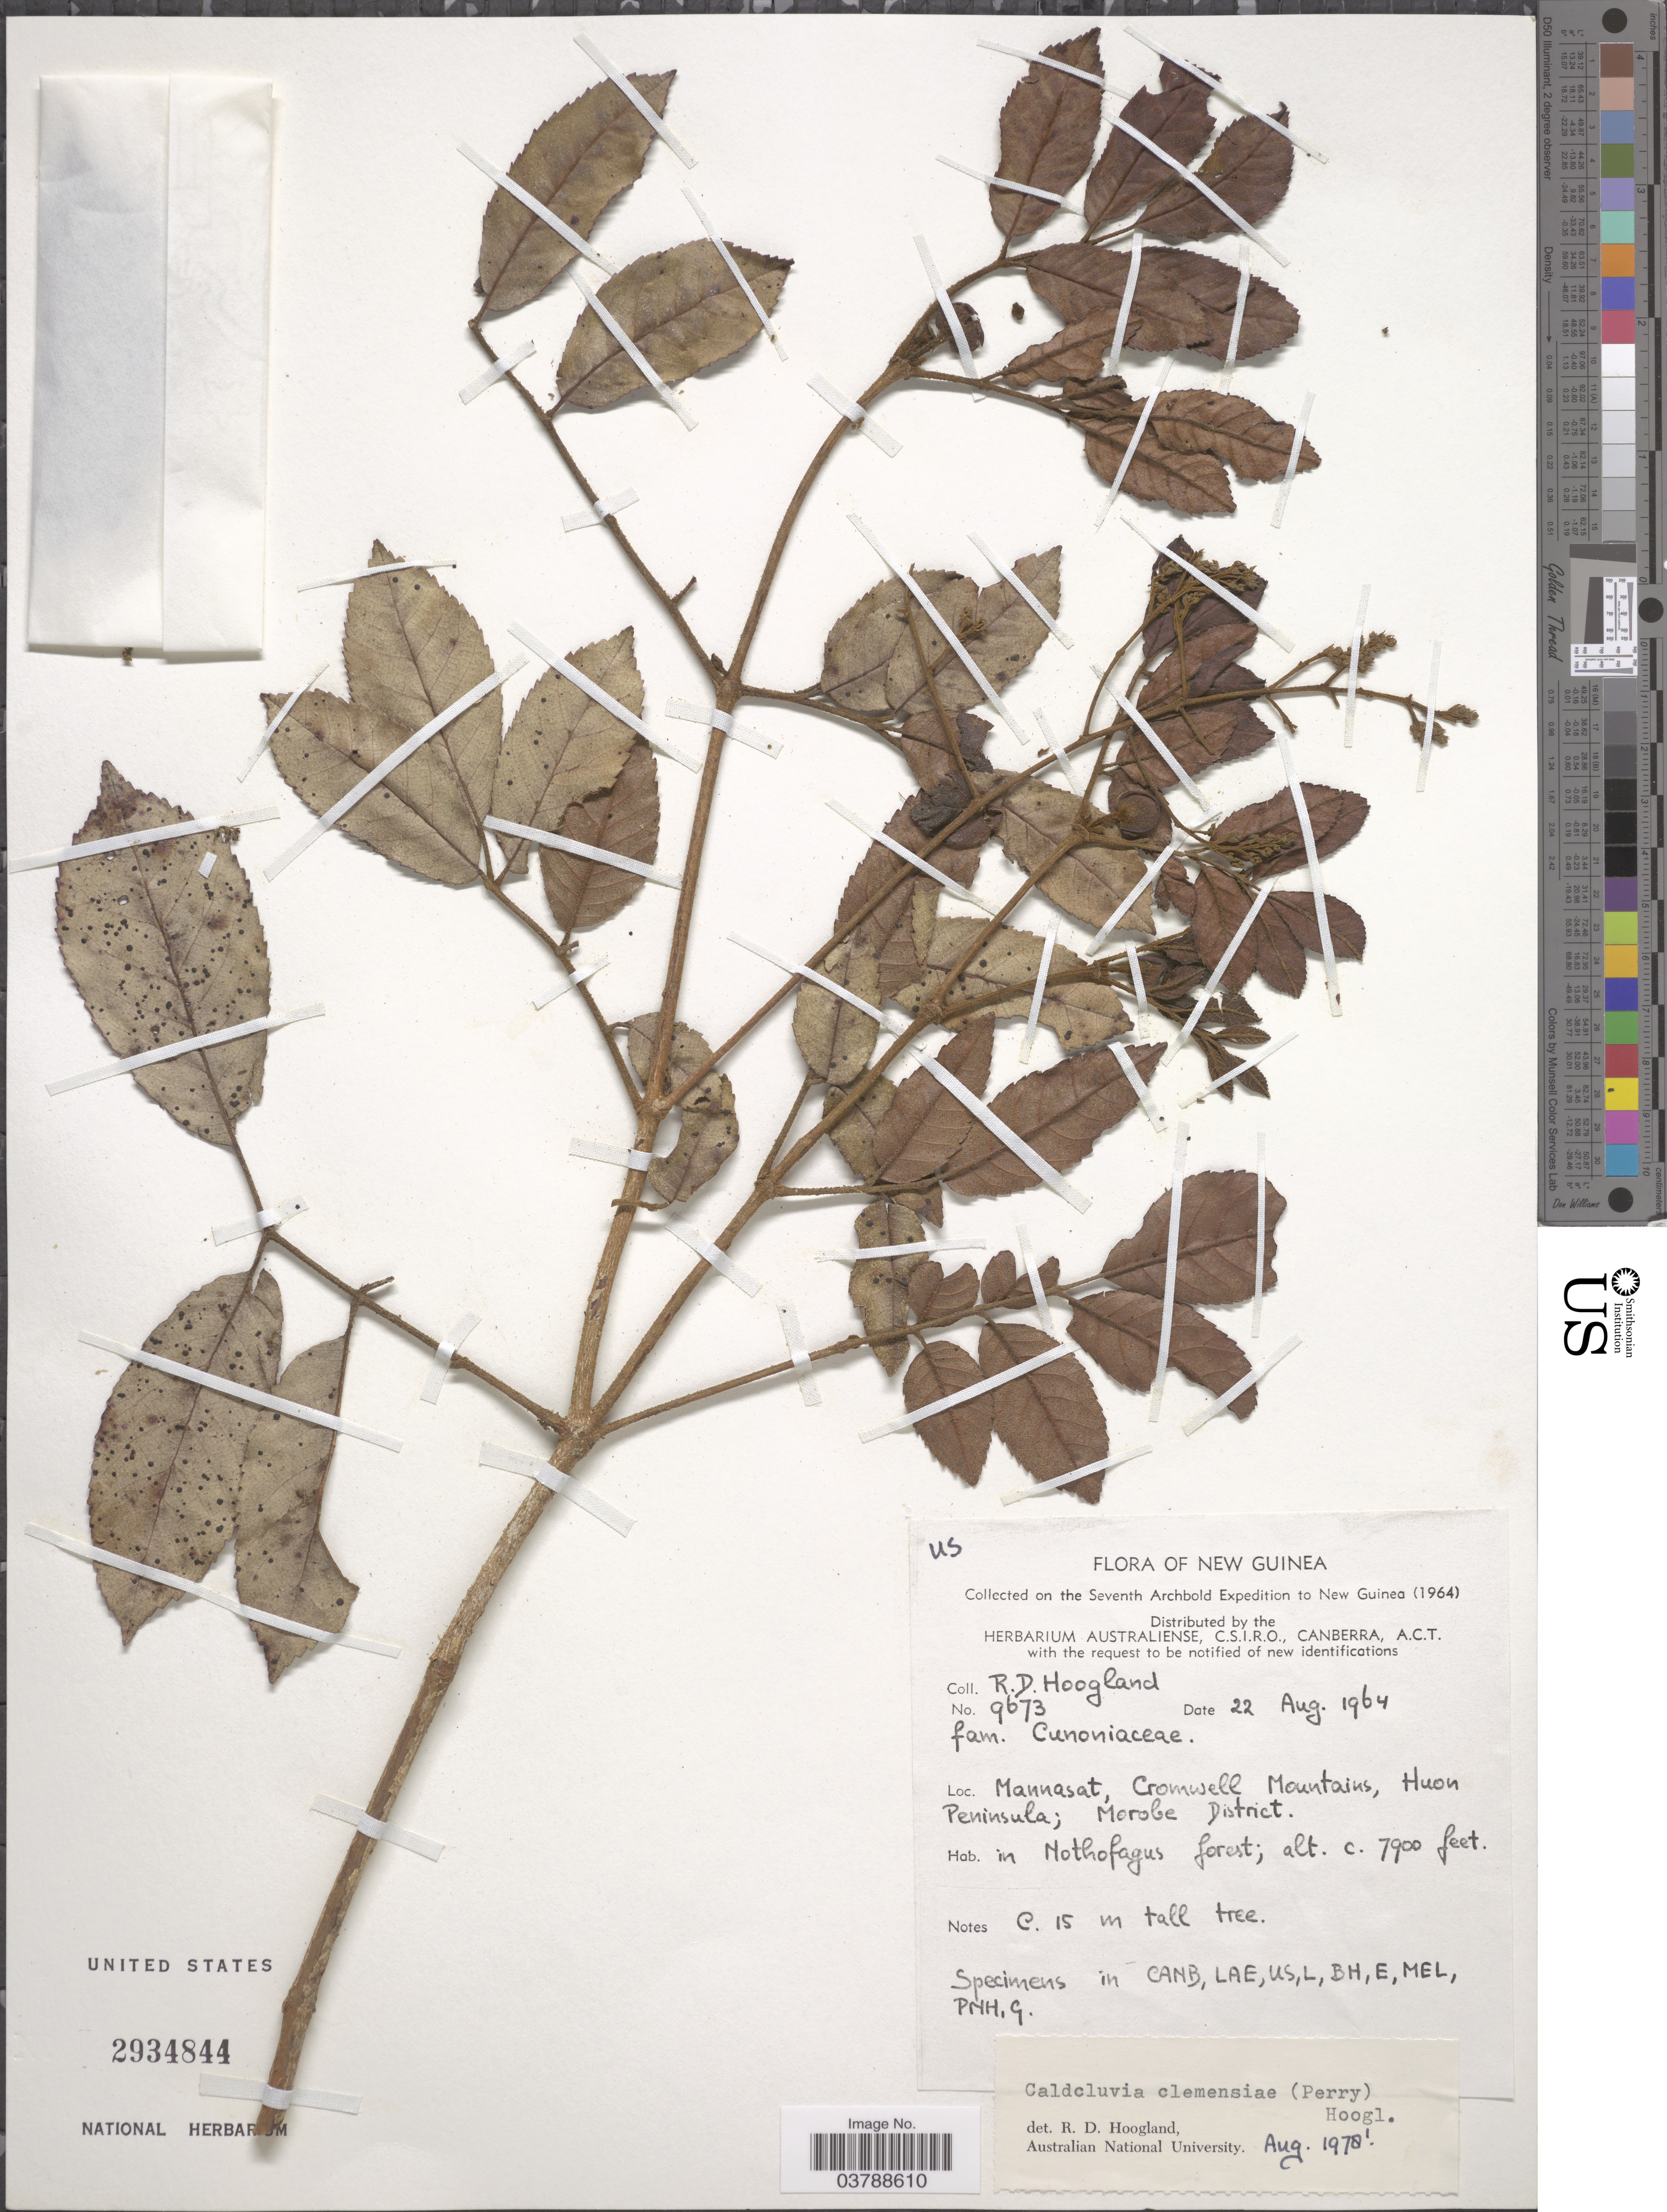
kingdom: Plantae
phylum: Tracheophyta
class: Magnoliopsida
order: Oxalidales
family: Cunoniaceae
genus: Caldcluvia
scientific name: Caldcluvia clemensiae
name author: Hoogland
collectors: R. D. Hoogland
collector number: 9673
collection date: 1964-08-22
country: Papua New Guinea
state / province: Morobe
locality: New Guinea. Mannasat, Cromwell Mountains, Huon Peninsula; Morobe District.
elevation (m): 2408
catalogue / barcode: US 2934844